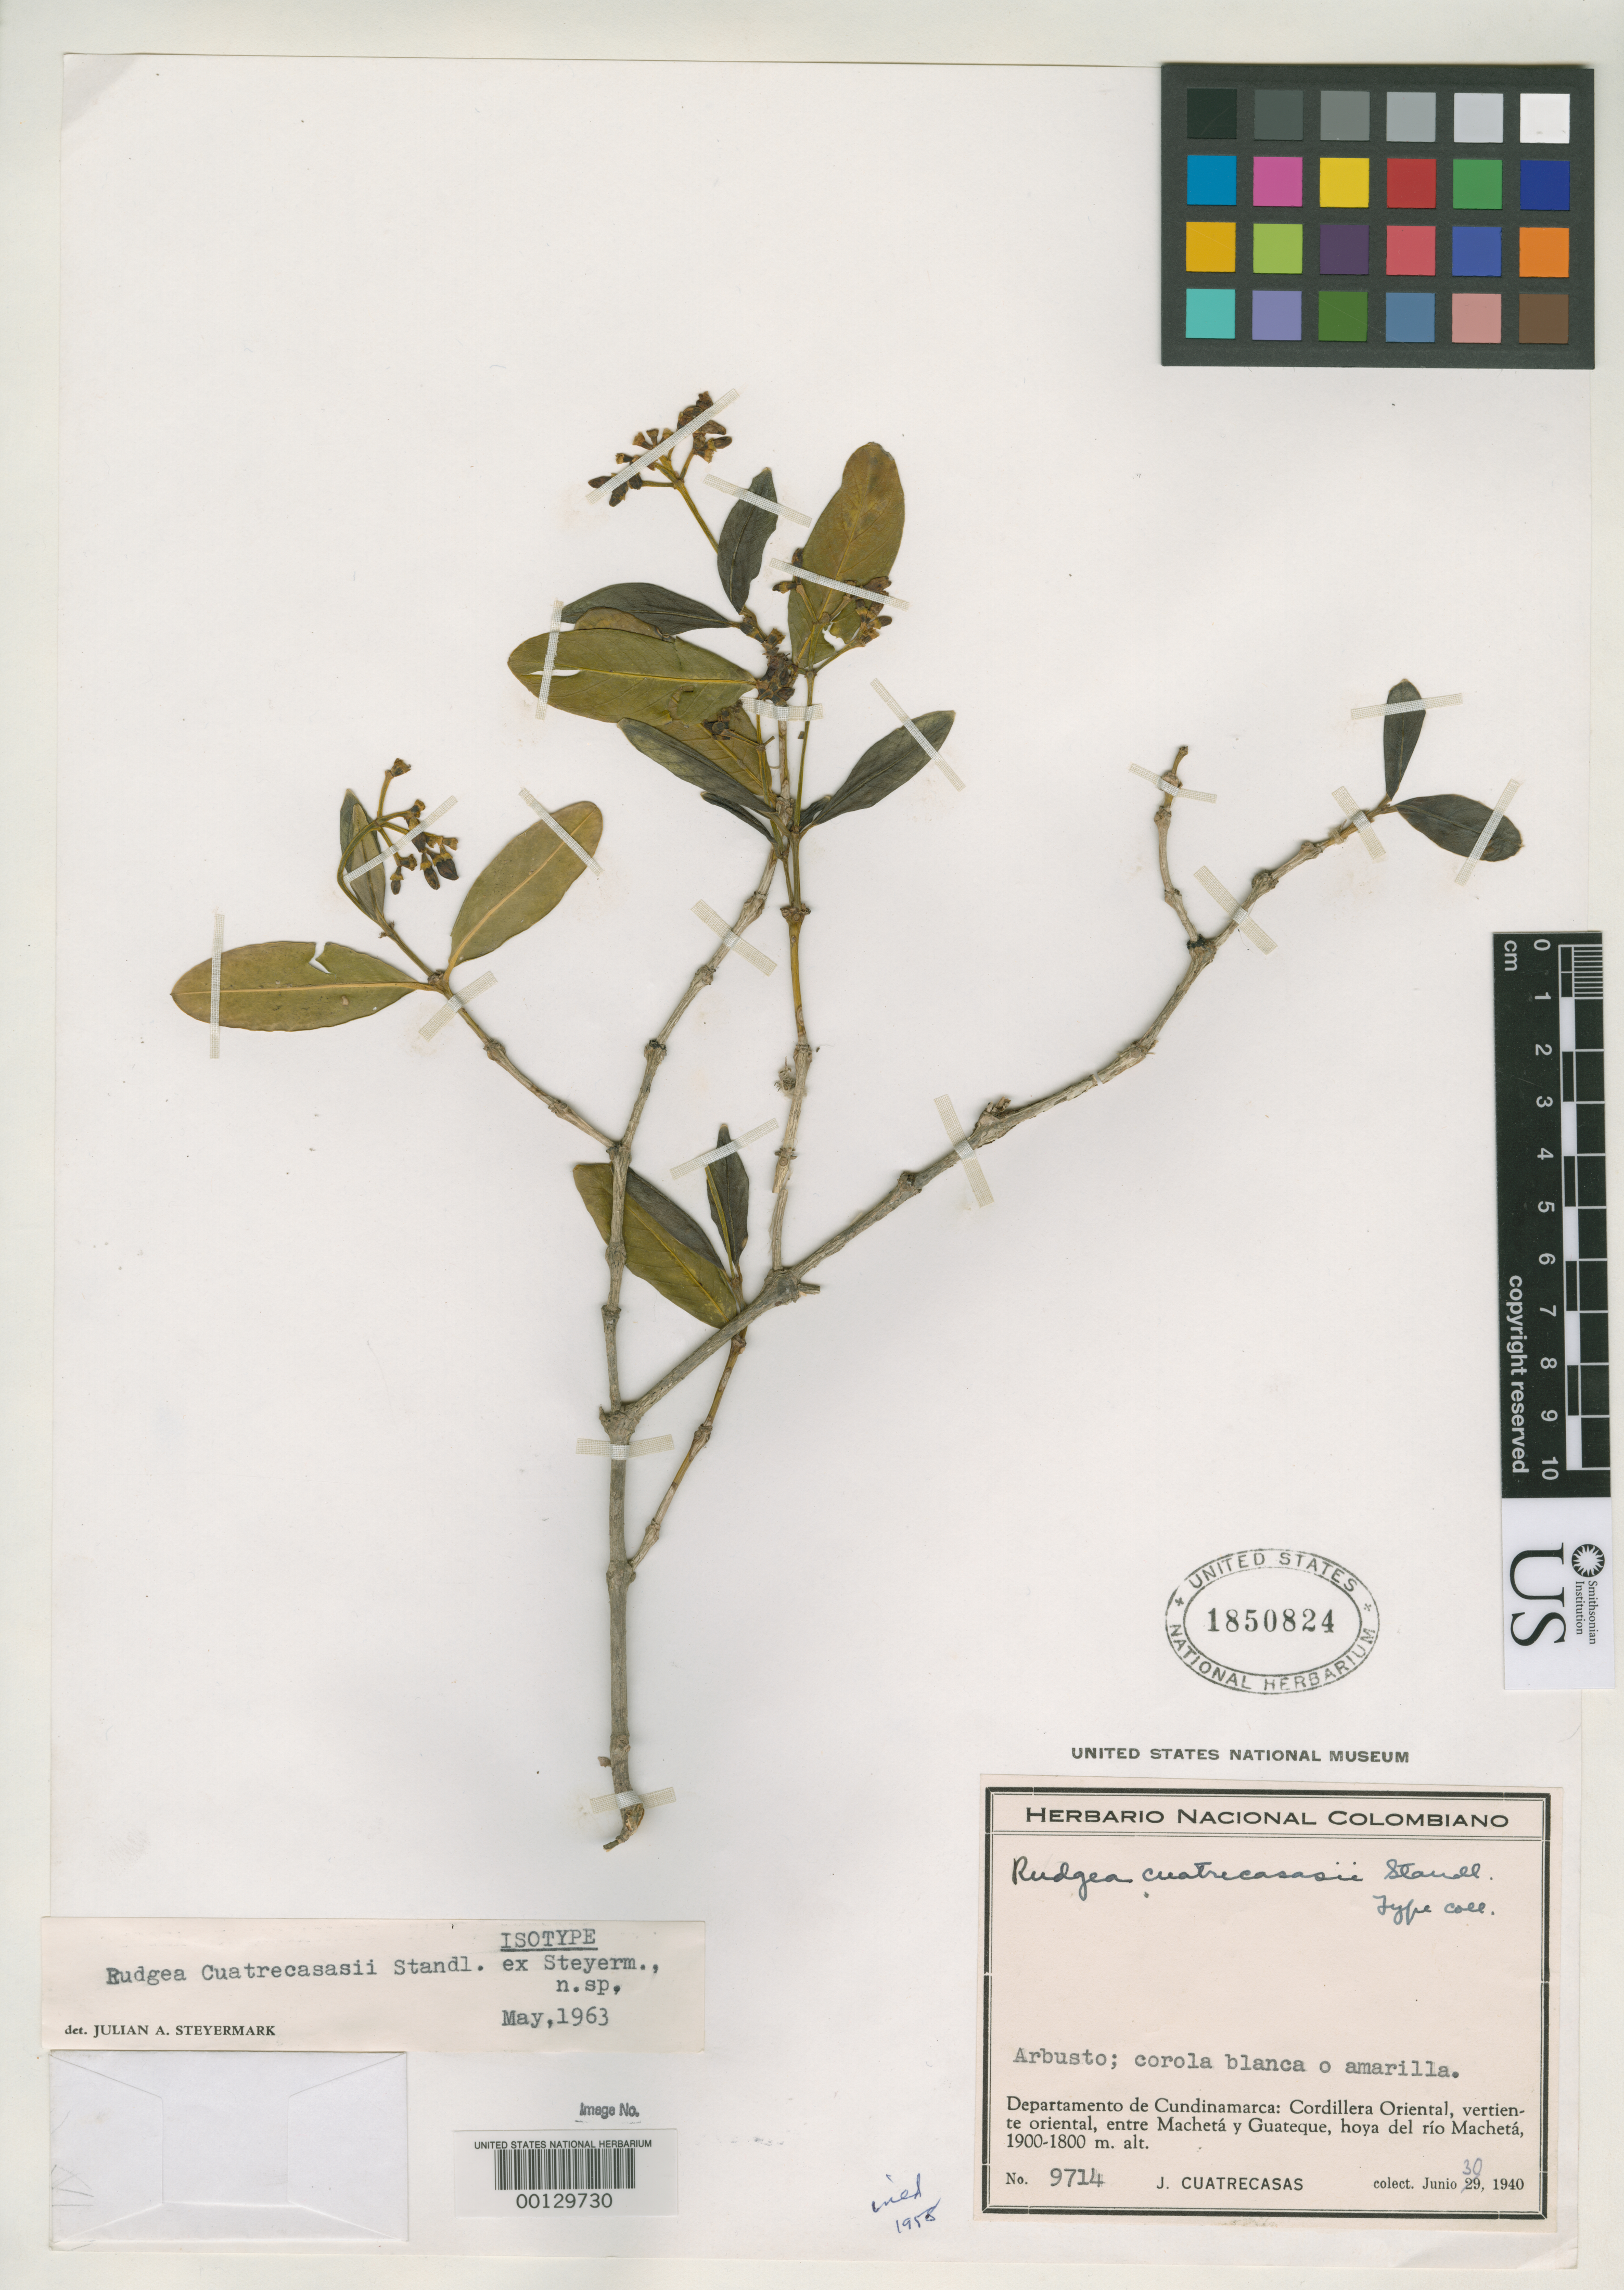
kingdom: Plantae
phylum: Tracheophyta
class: Magnoliopsida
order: Gentianales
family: Rubiaceae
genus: Rudgea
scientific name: Rudgea cuatrecasasii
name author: Standl. ex Steyerm.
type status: Isotype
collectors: J. Cuatrecasas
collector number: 9714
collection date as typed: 30 Jun 1940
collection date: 1940-06-30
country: Colombia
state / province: Cundinamarca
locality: Rio Macheta.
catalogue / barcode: US 1850824